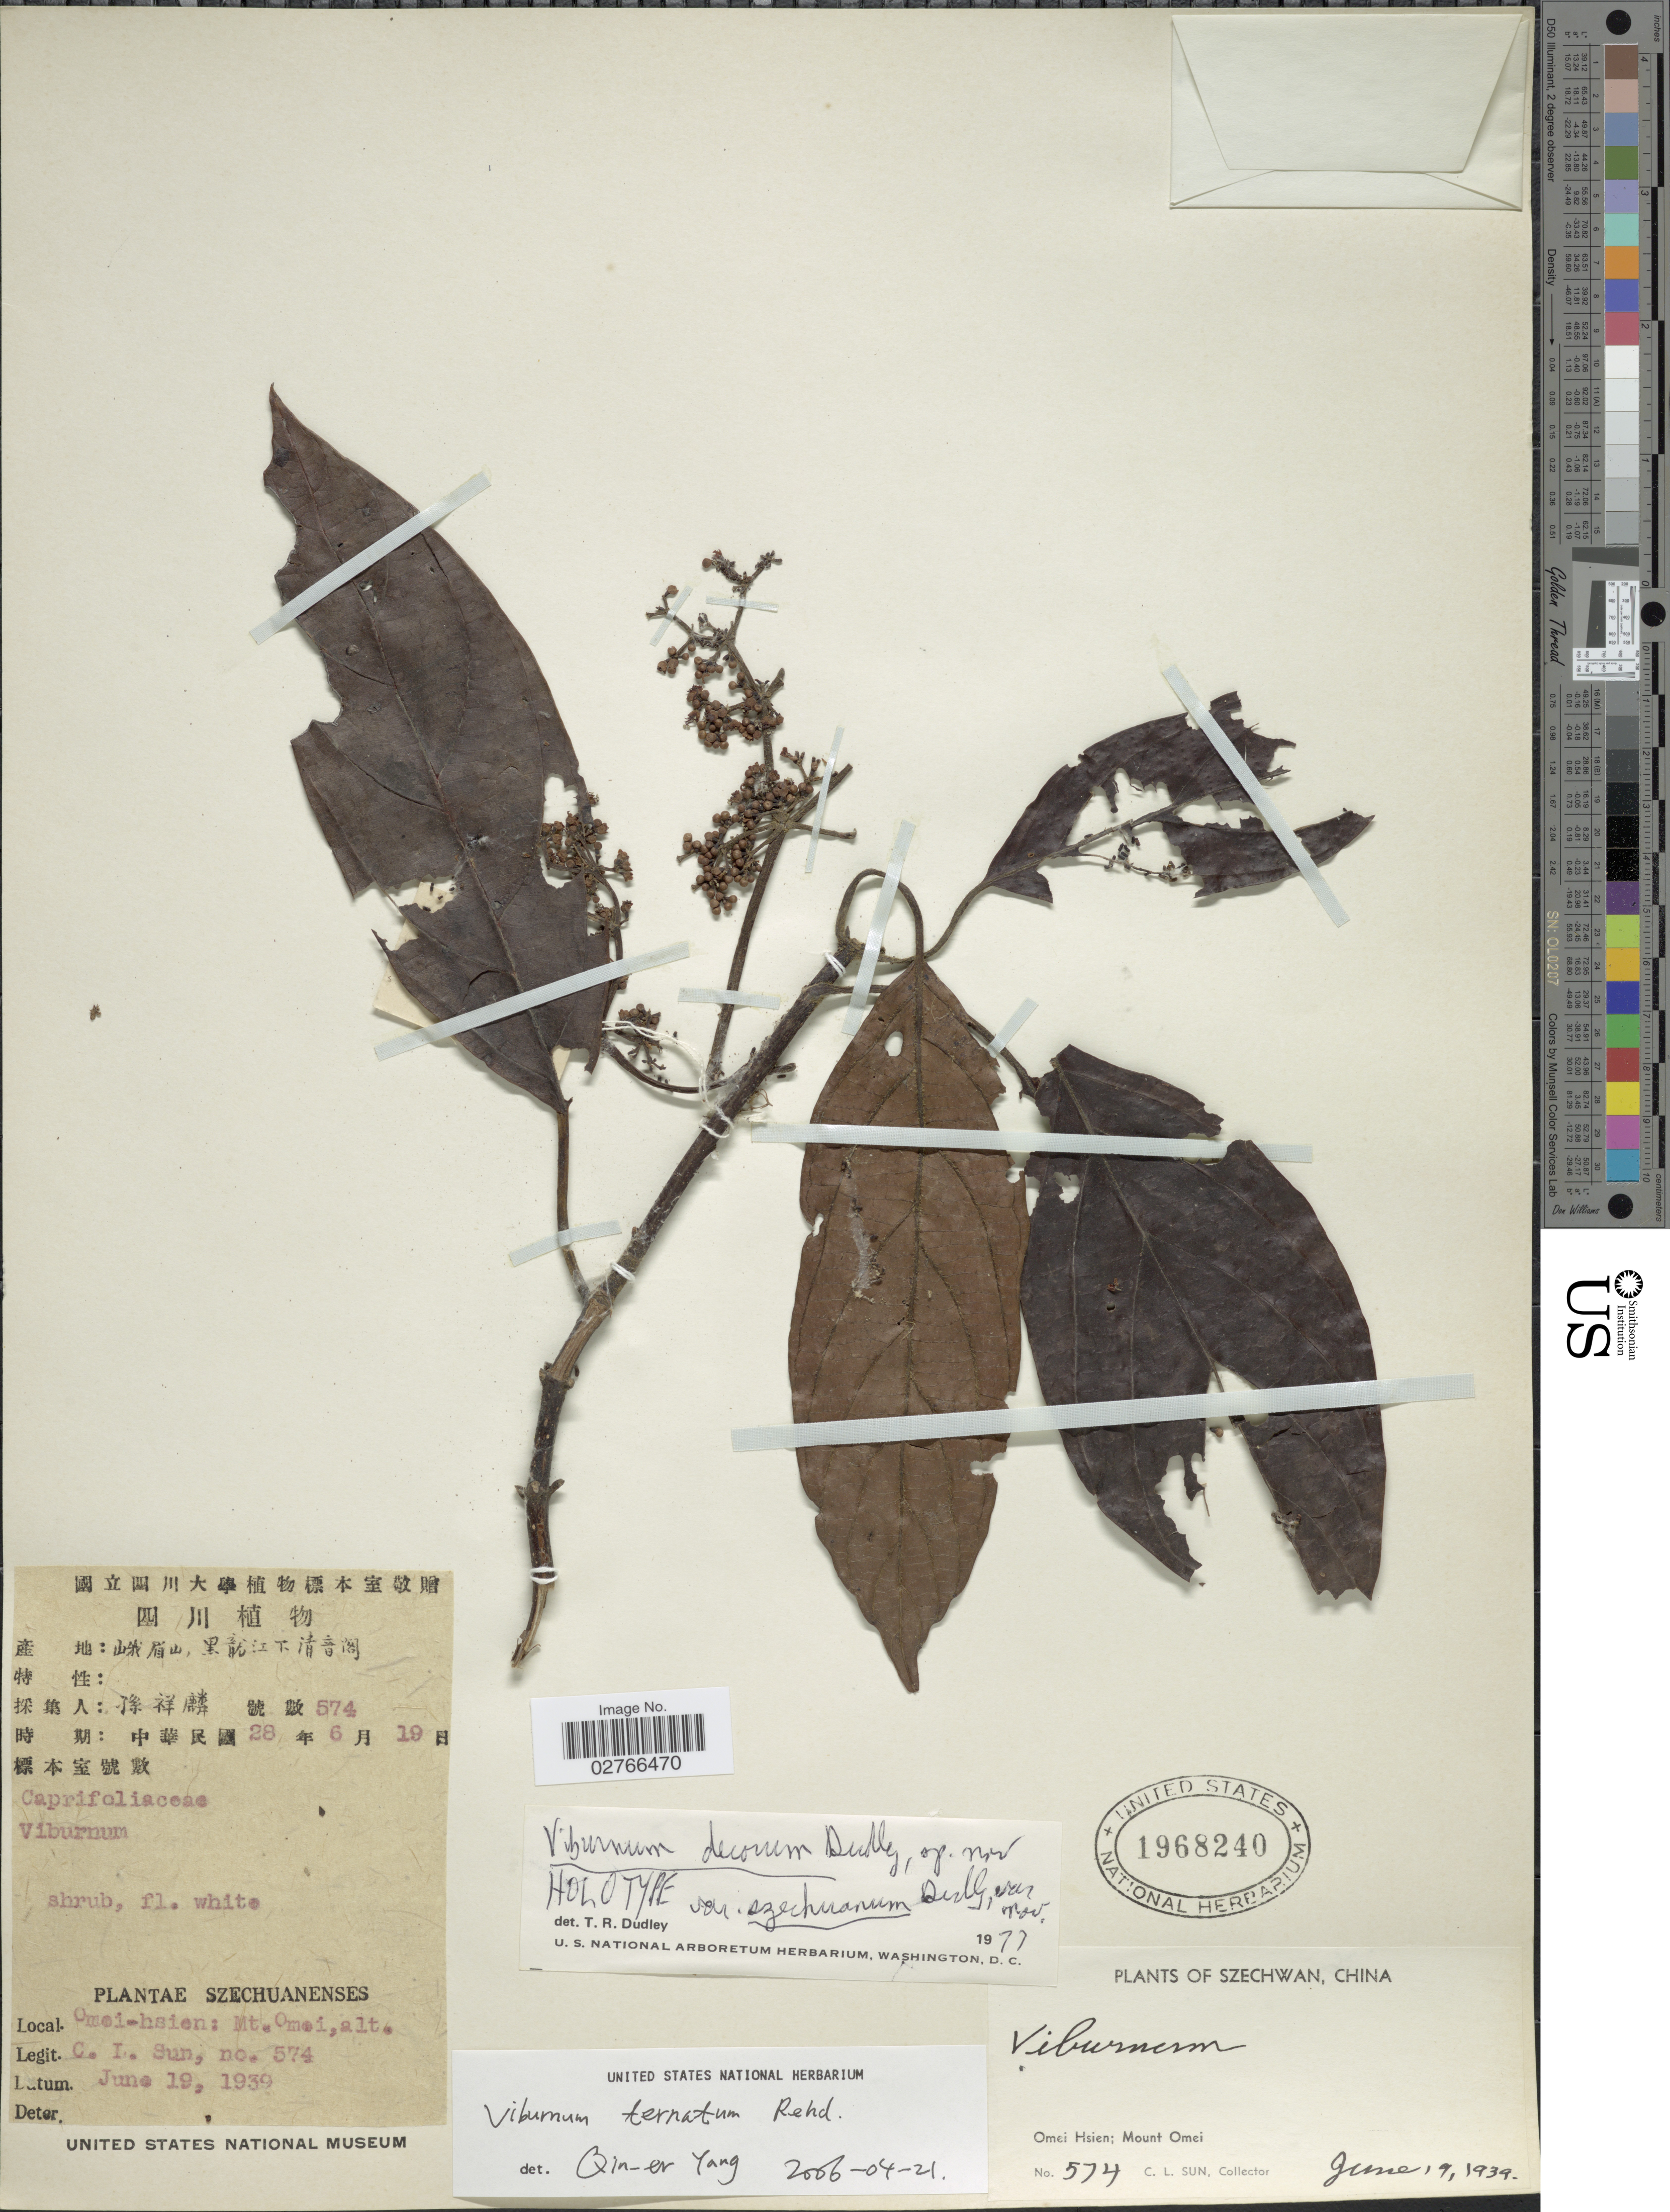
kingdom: Plantae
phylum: Tracheophyta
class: Magnoliopsida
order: Dipsacales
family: Viburnaceae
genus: Viburnum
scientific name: Viburnum ternatum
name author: Rehder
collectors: C. Sun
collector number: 574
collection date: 1939-06-19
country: China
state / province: Sichuan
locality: Szechwan, Omei Hsien, Mount Omei.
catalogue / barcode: US 1968240